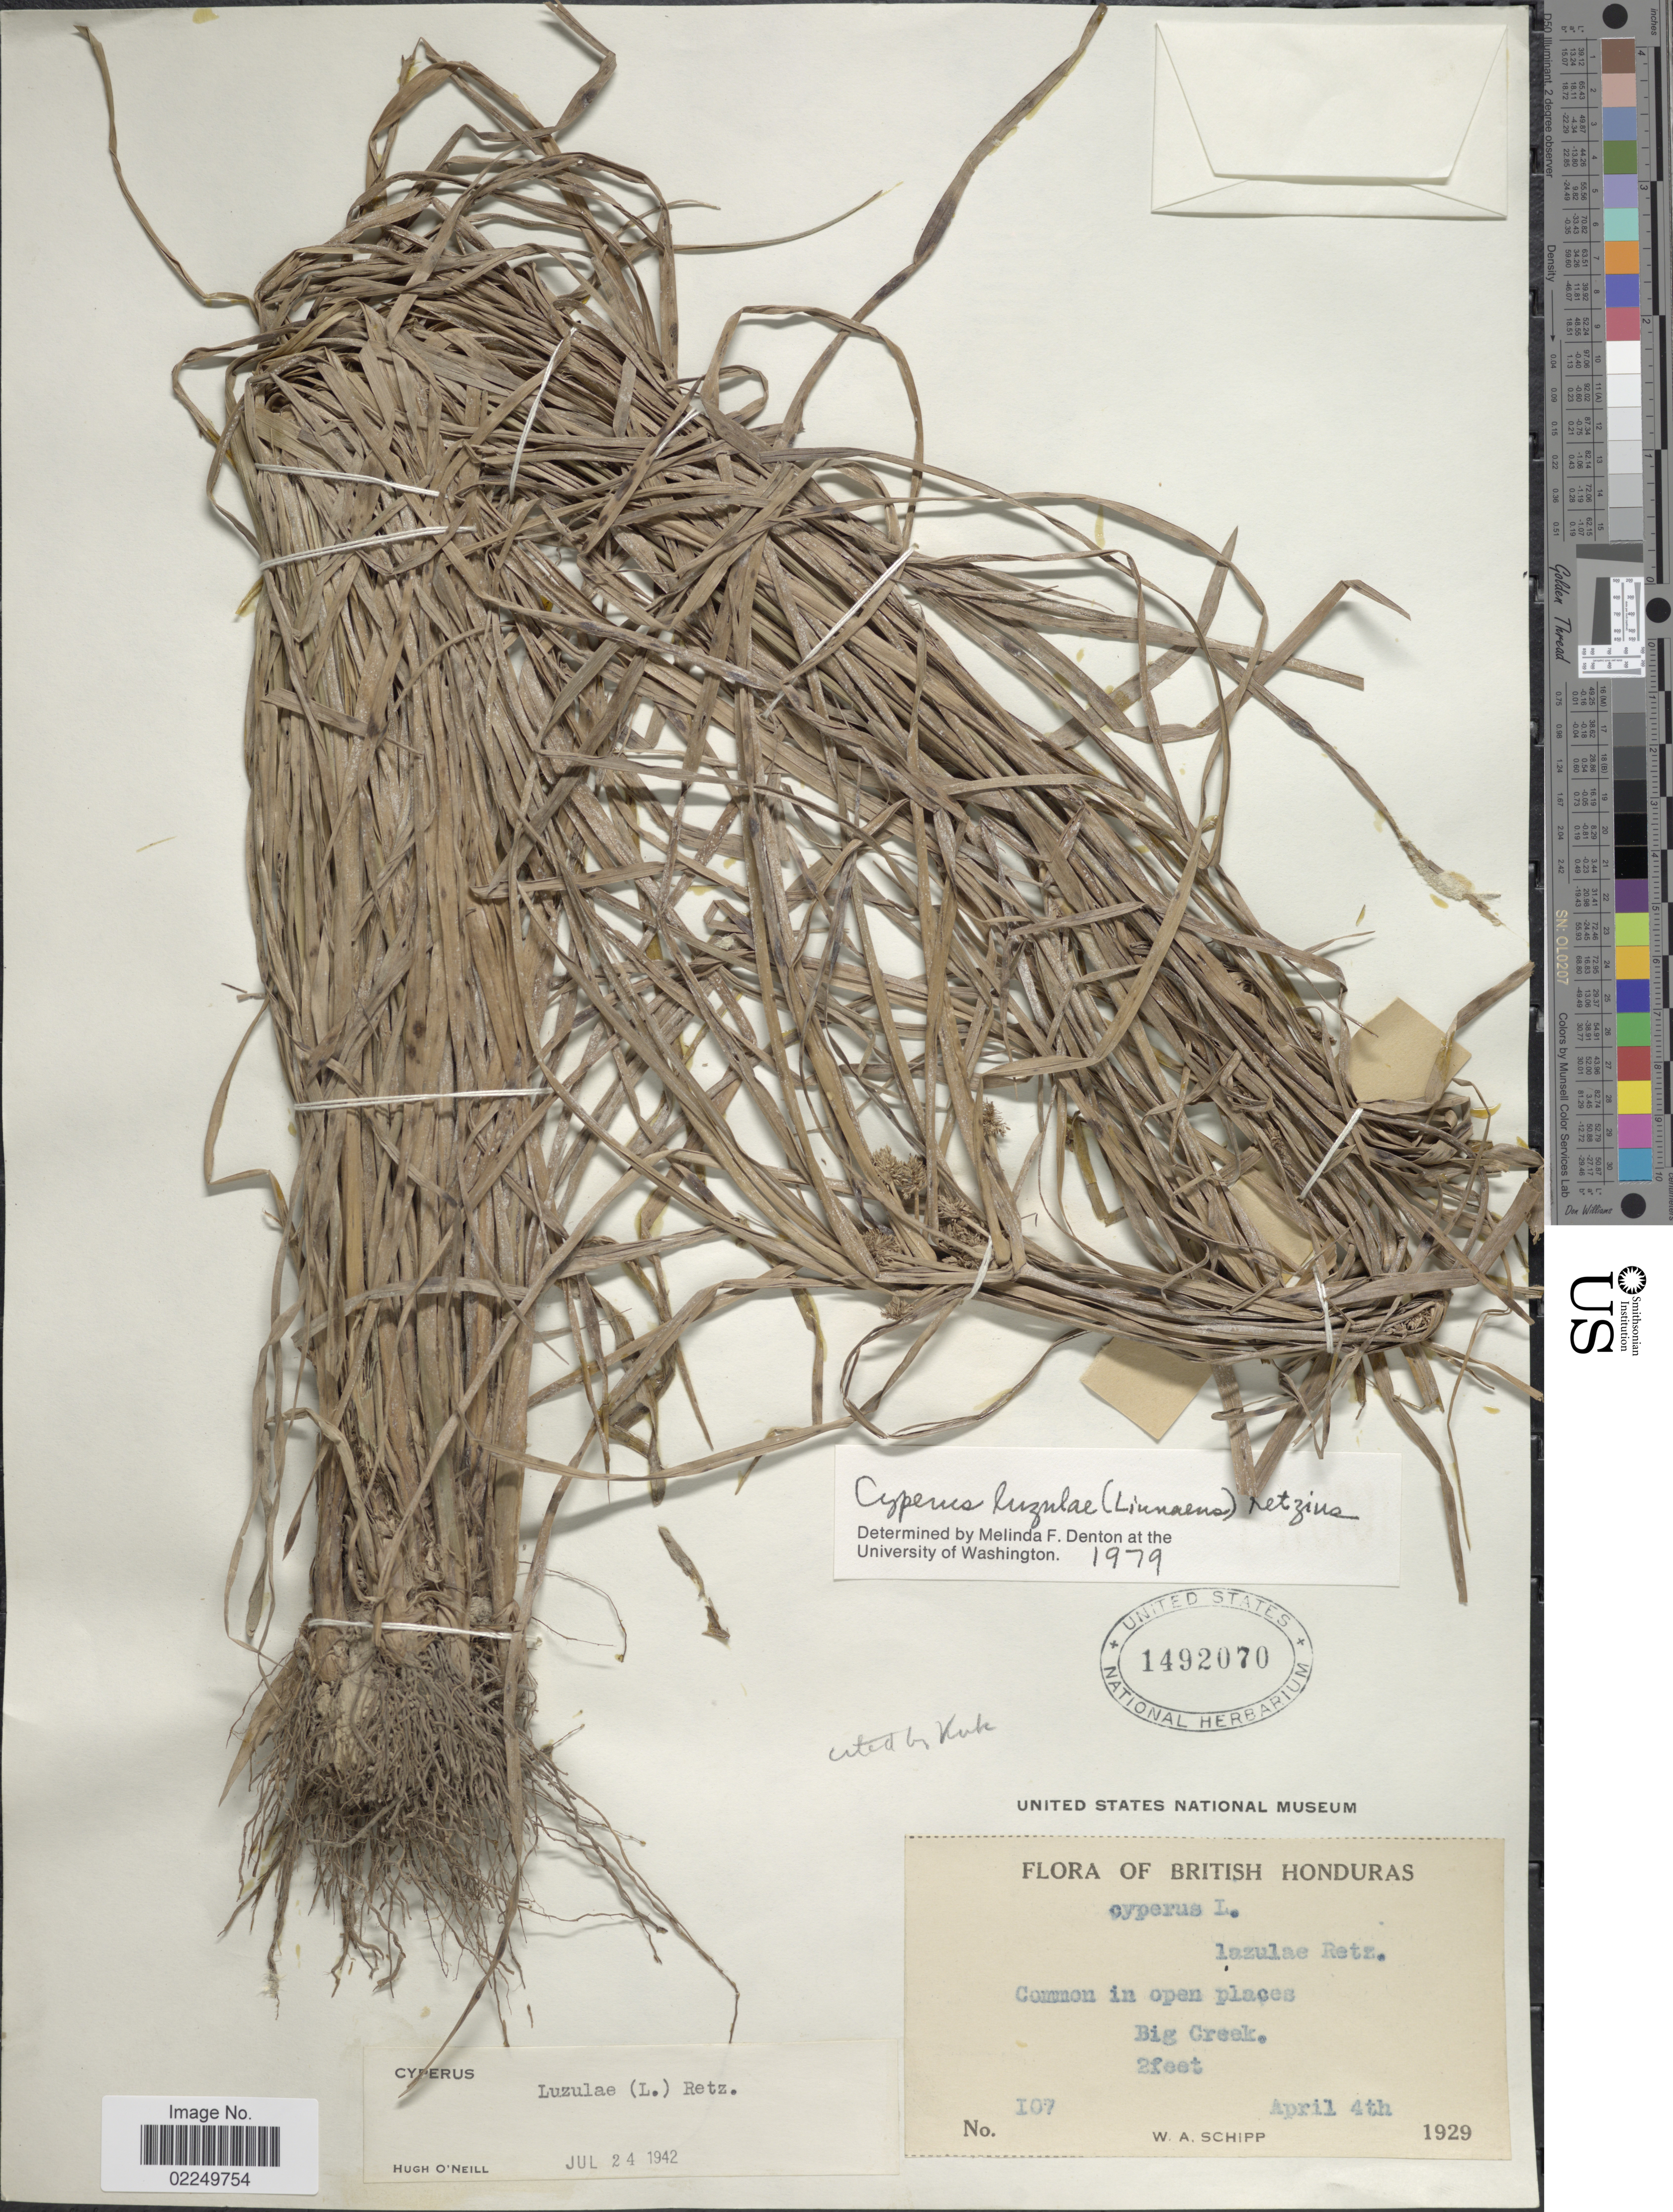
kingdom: Plantae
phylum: Tracheophyta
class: Liliopsida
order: Poales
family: Cyperaceae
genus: Cyperus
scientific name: Cyperus luzulae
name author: (L.) Rottb. ex Retz.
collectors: W. Schipp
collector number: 107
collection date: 1929-04-04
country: Belize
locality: Big Creek, Birtish Honduras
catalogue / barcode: US 1492070